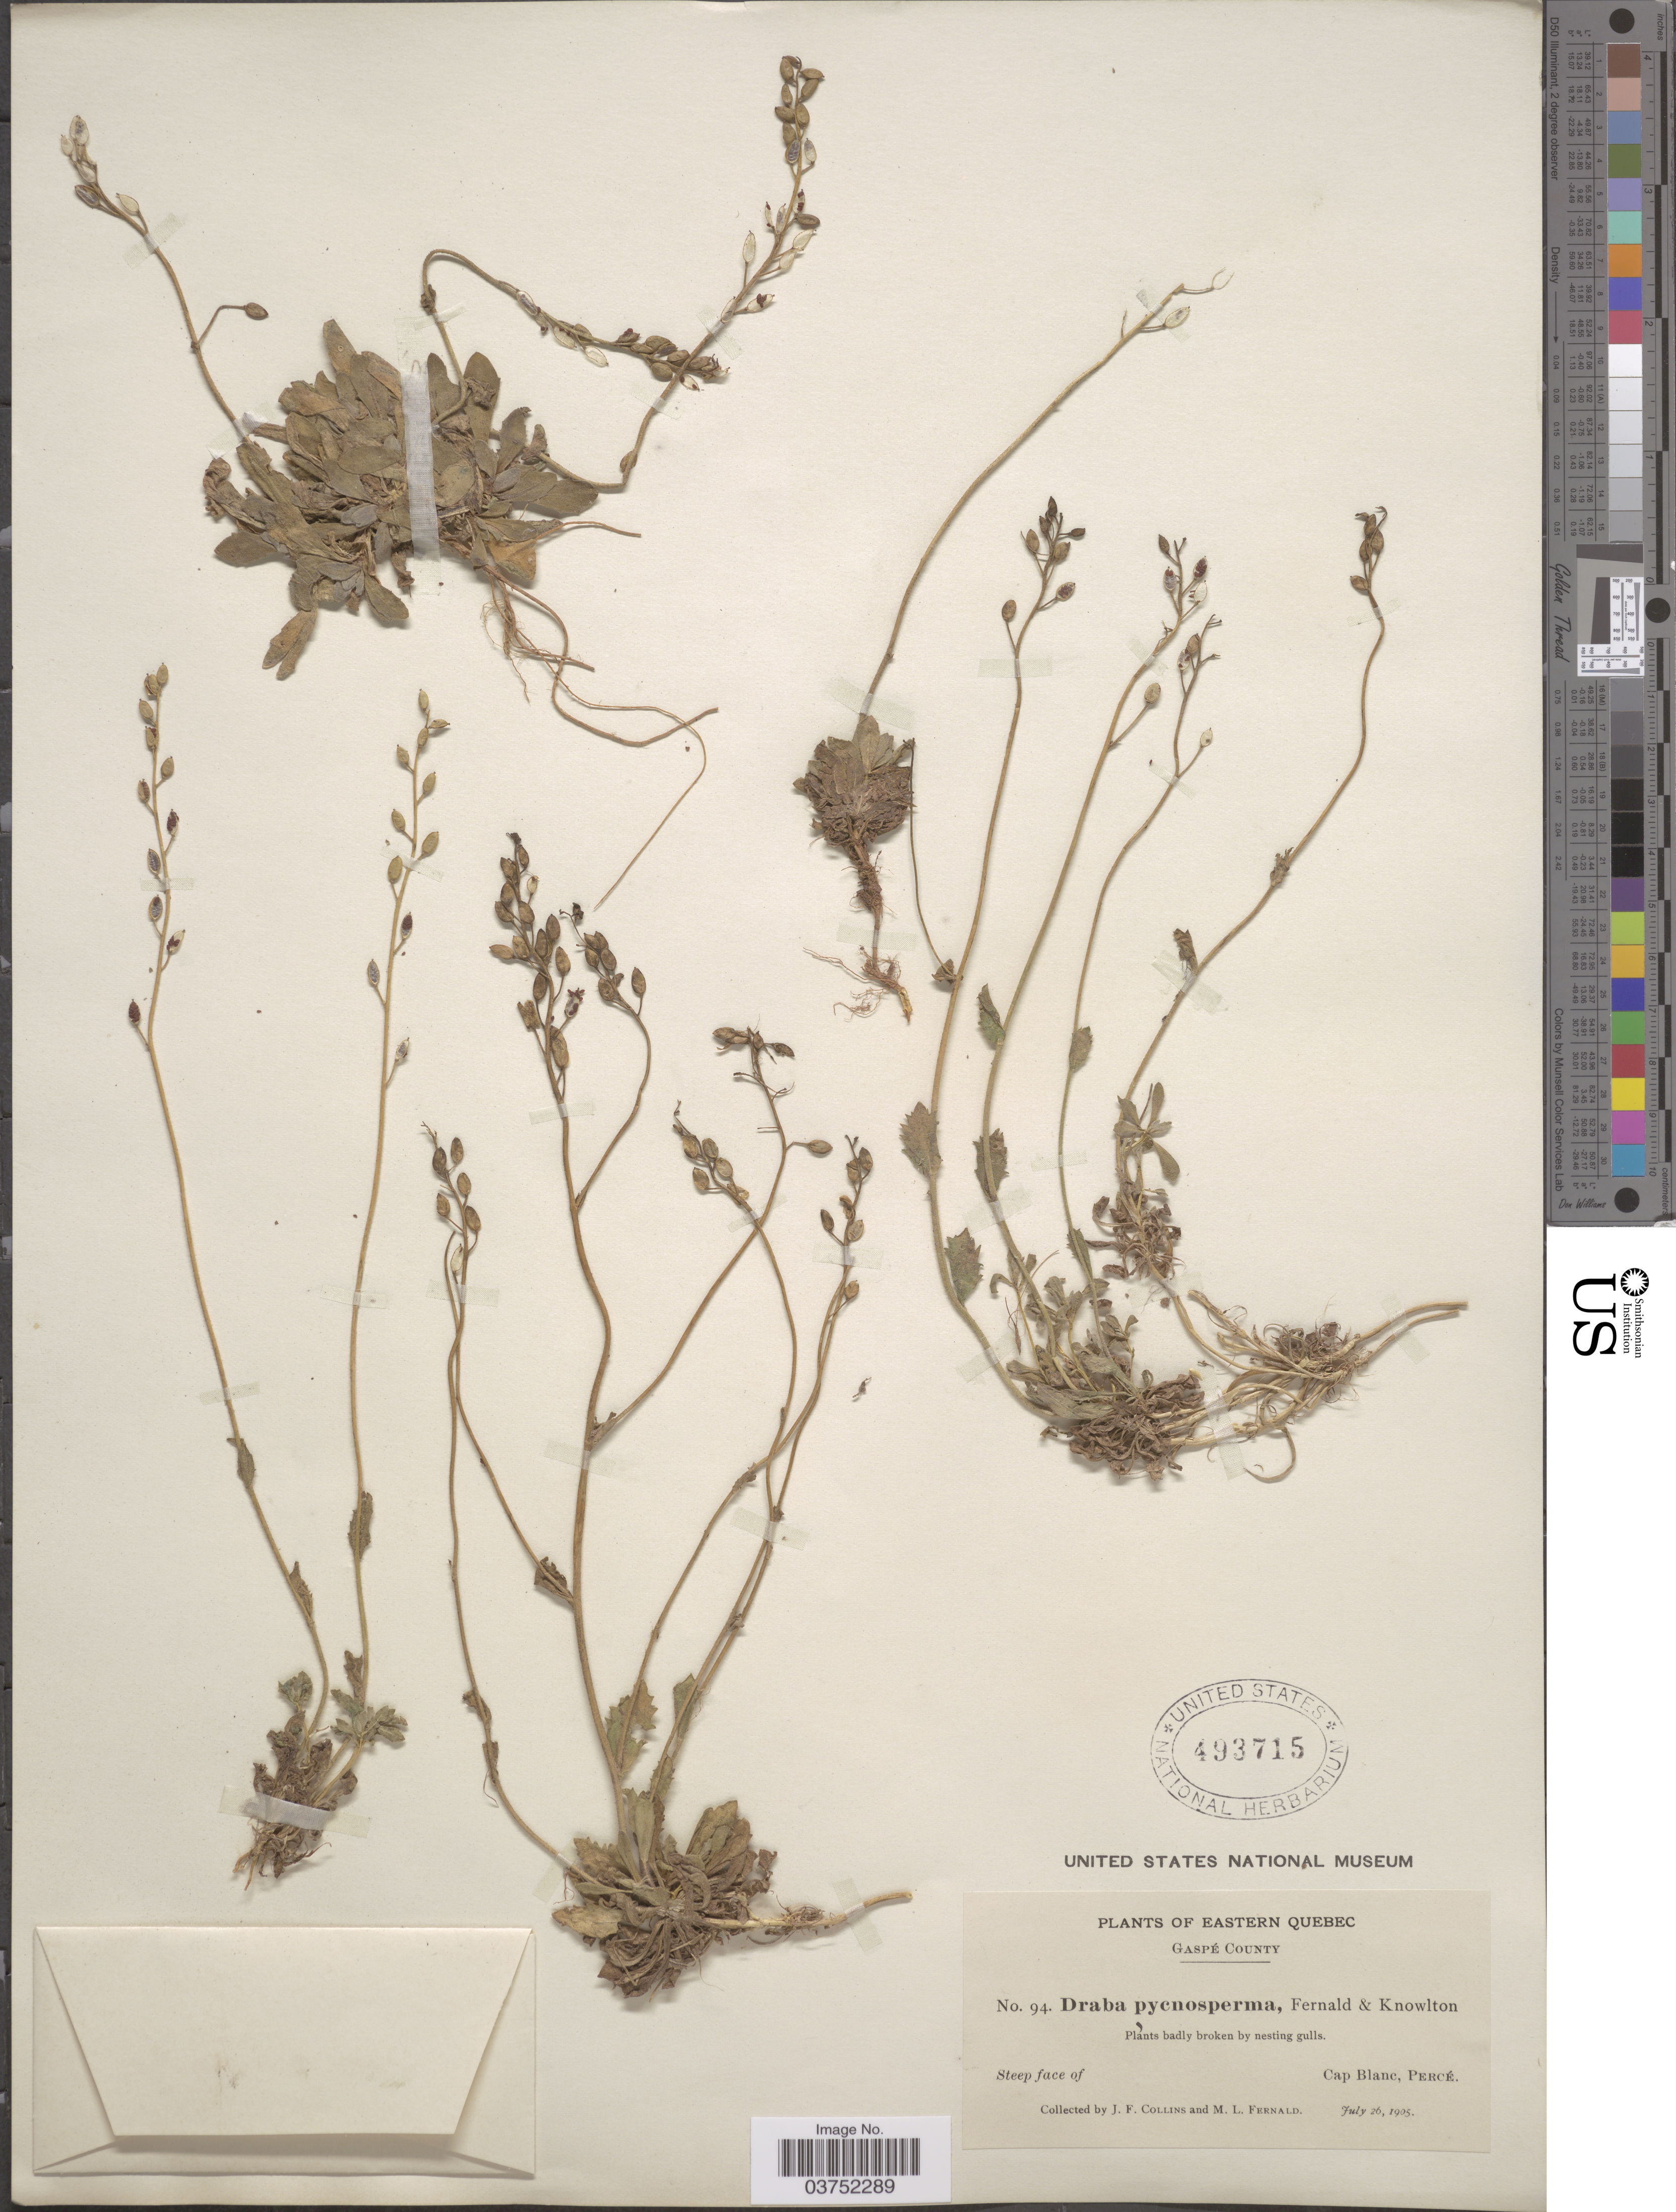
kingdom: Plantae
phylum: Tracheophyta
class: Magnoliopsida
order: Brassicales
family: Brassicaceae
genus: Draba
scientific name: Draba pycnosperma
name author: Fernald & C.H. Knowlt.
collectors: J. Collins & M. L. Fernald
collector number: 94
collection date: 1905-07-26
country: Canada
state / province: Quebec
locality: Eastern Quebec. Gaspé County. Steep face of Cap Blanc, Percé.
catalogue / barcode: US 493715